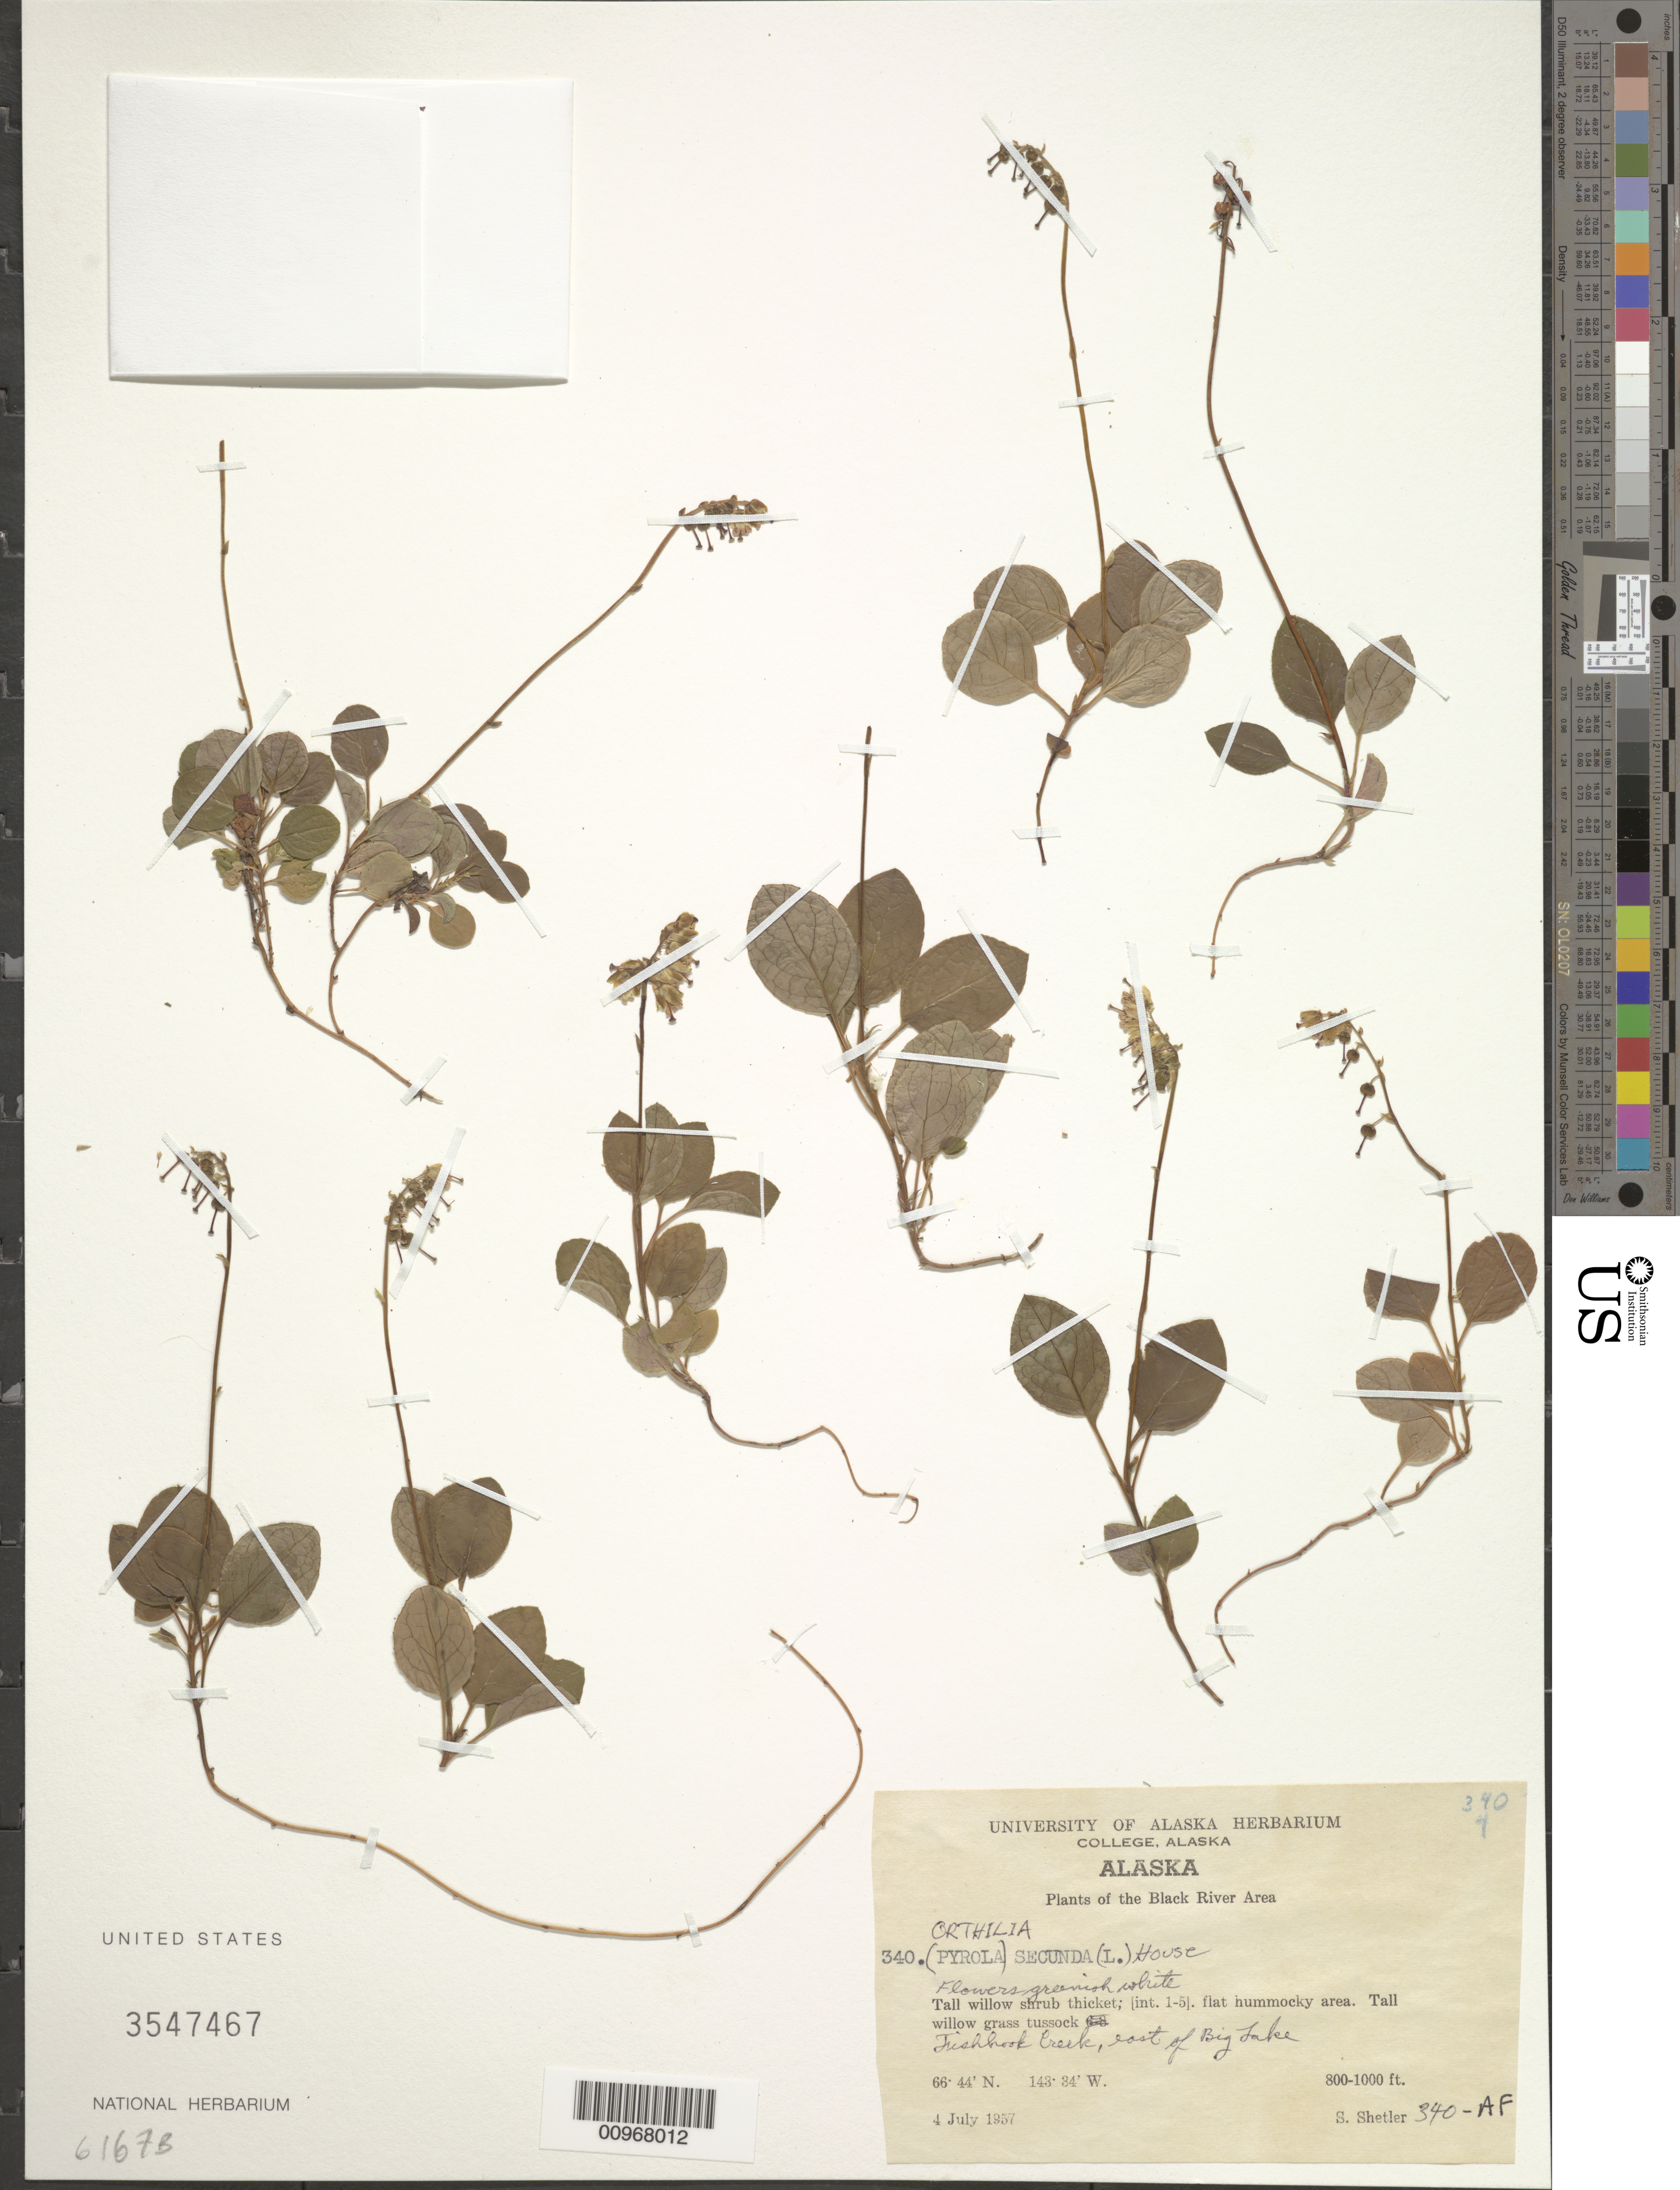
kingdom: Plantae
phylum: Tracheophyta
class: Magnoliopsida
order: Ericales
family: Ericaceae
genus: Orthilia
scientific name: Orthilia secunda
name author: (L.) House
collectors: S. Shetler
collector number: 340-AF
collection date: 1957-07-04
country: United States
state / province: Alaska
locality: Black River Area. Fishhook Creek, east of Big Lake.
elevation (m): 244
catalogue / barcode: US 3547467